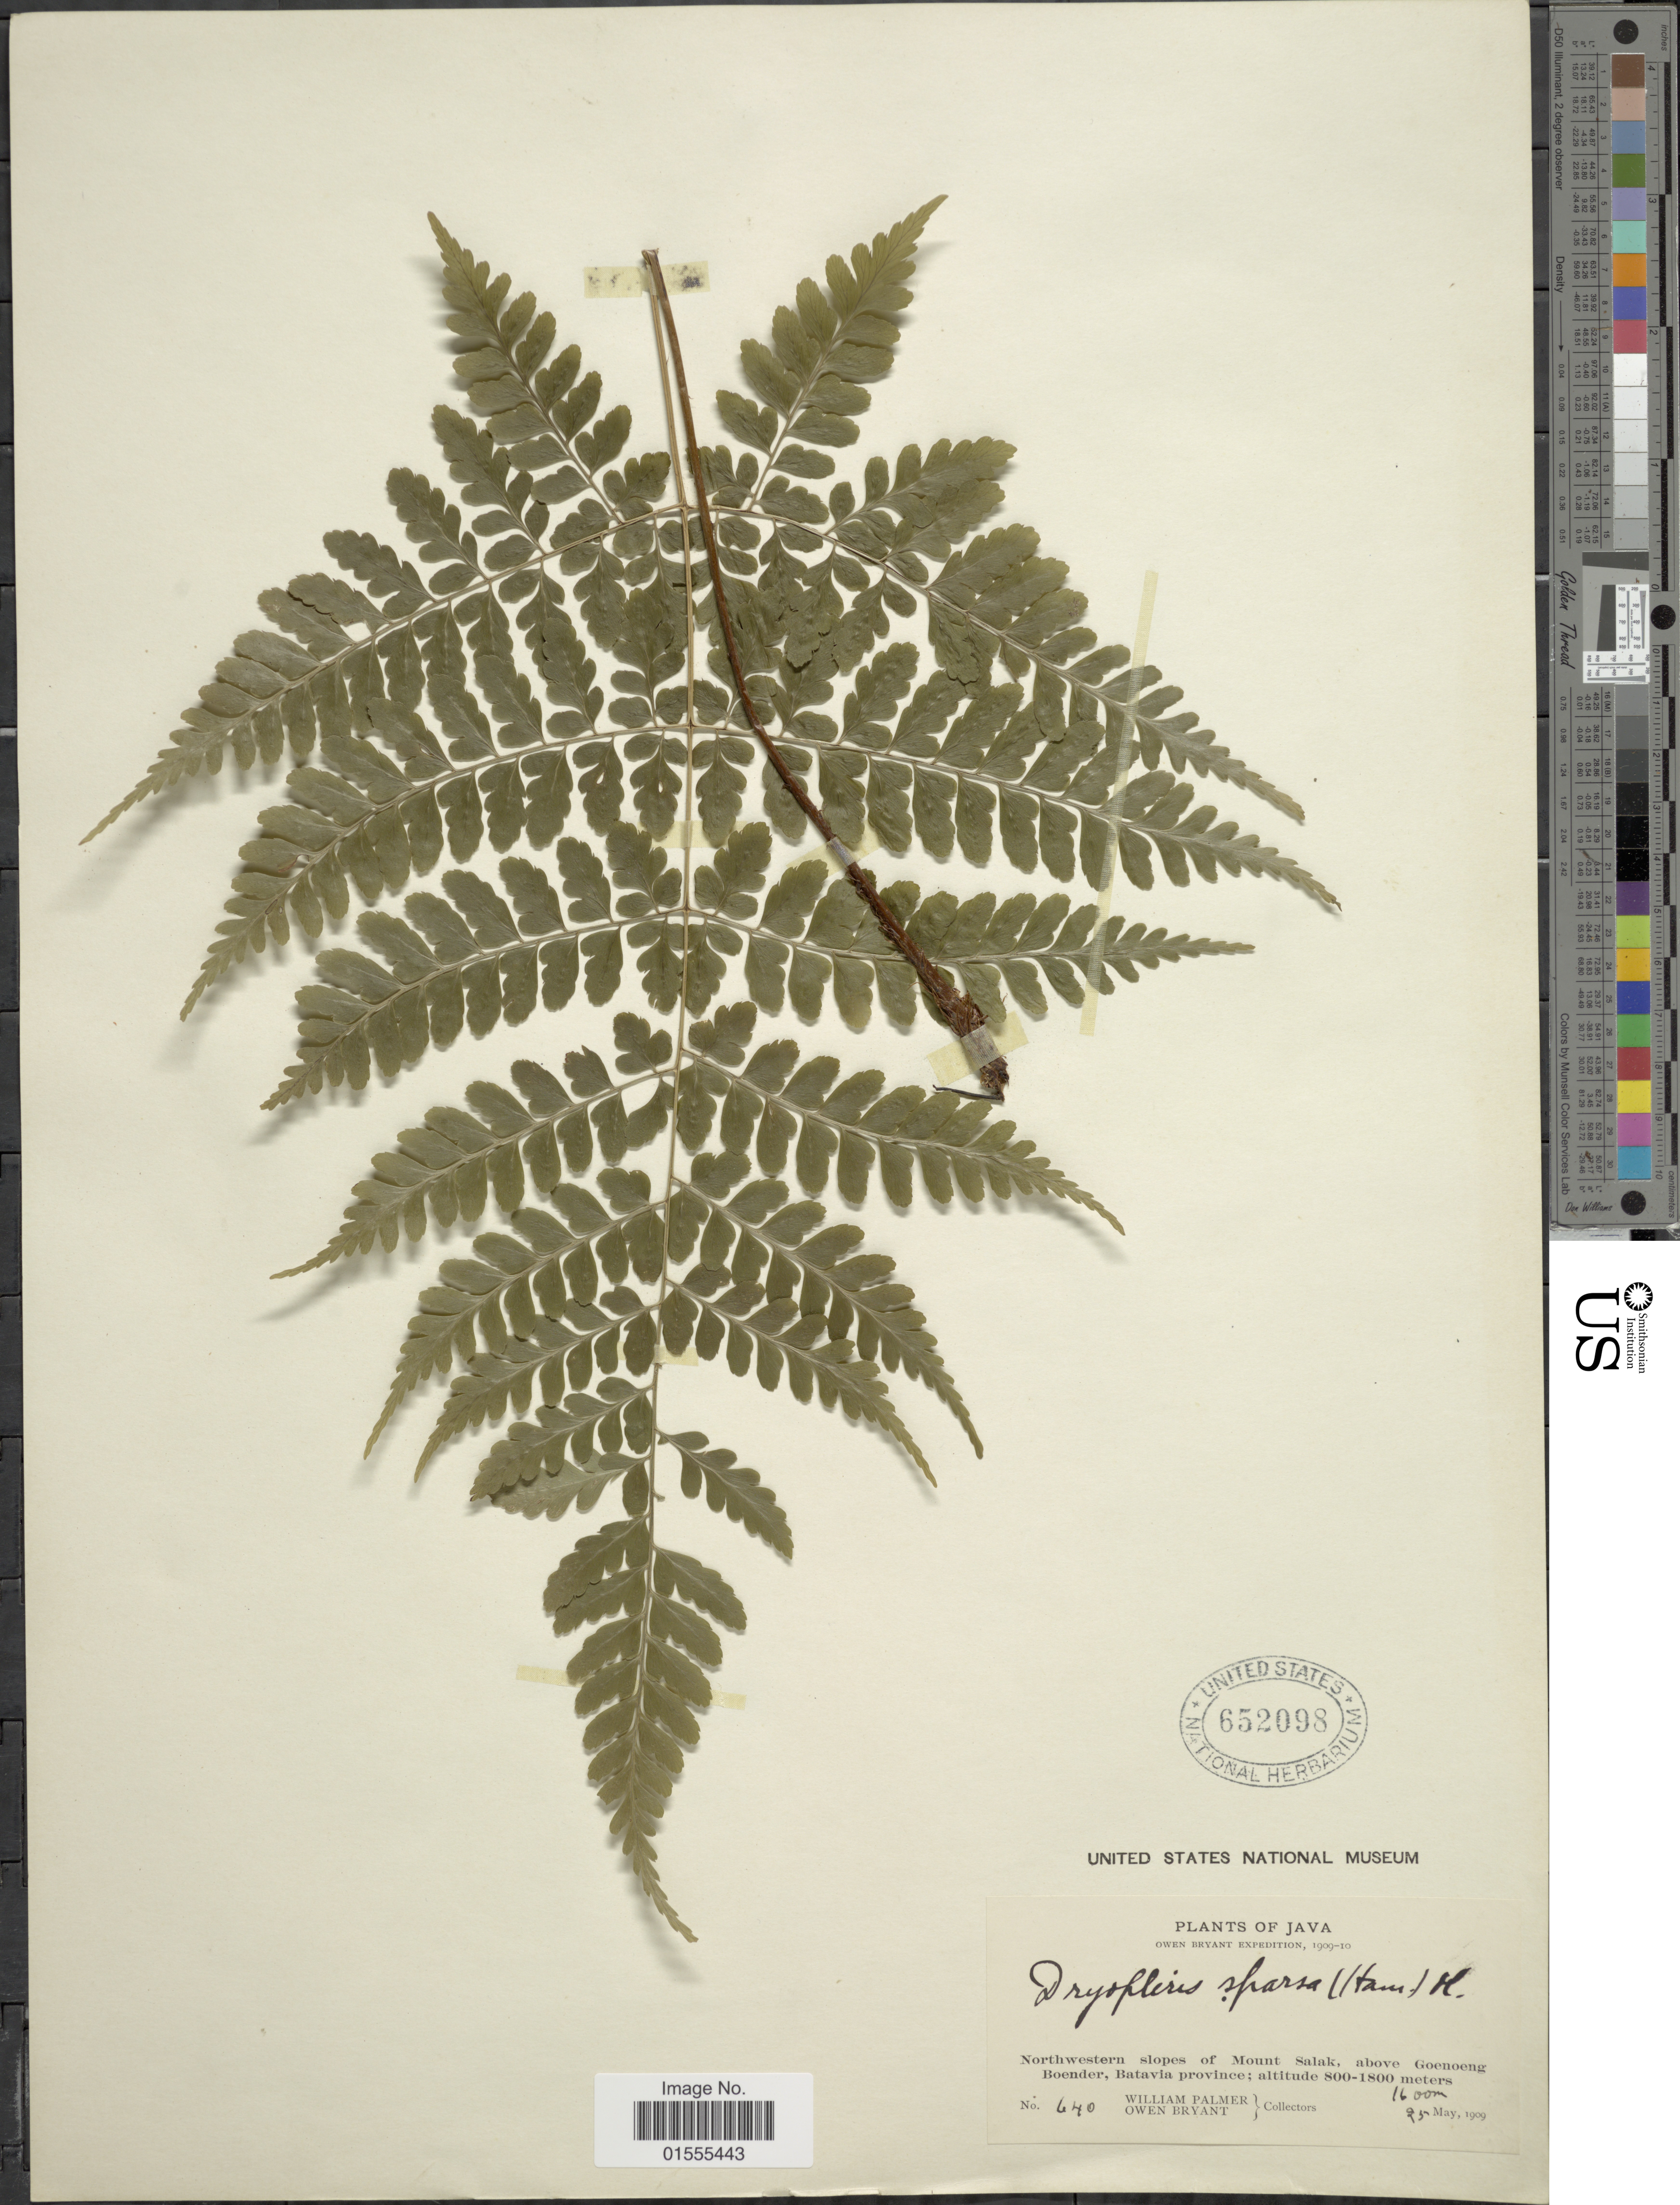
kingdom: Plantae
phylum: Tracheophyta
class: Polypodiopsida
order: Polypodiales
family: Dryopteridaceae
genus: Dryopteris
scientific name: Dryopteris sparsa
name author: (D. Don) Kuntze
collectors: W. Palmer & O. Bryant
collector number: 640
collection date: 1909-05-25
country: Indonesia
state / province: Java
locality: Northwestern slopes of Mount Salak, above Goenoeng Boender, Batavia province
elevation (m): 800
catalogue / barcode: US 652098